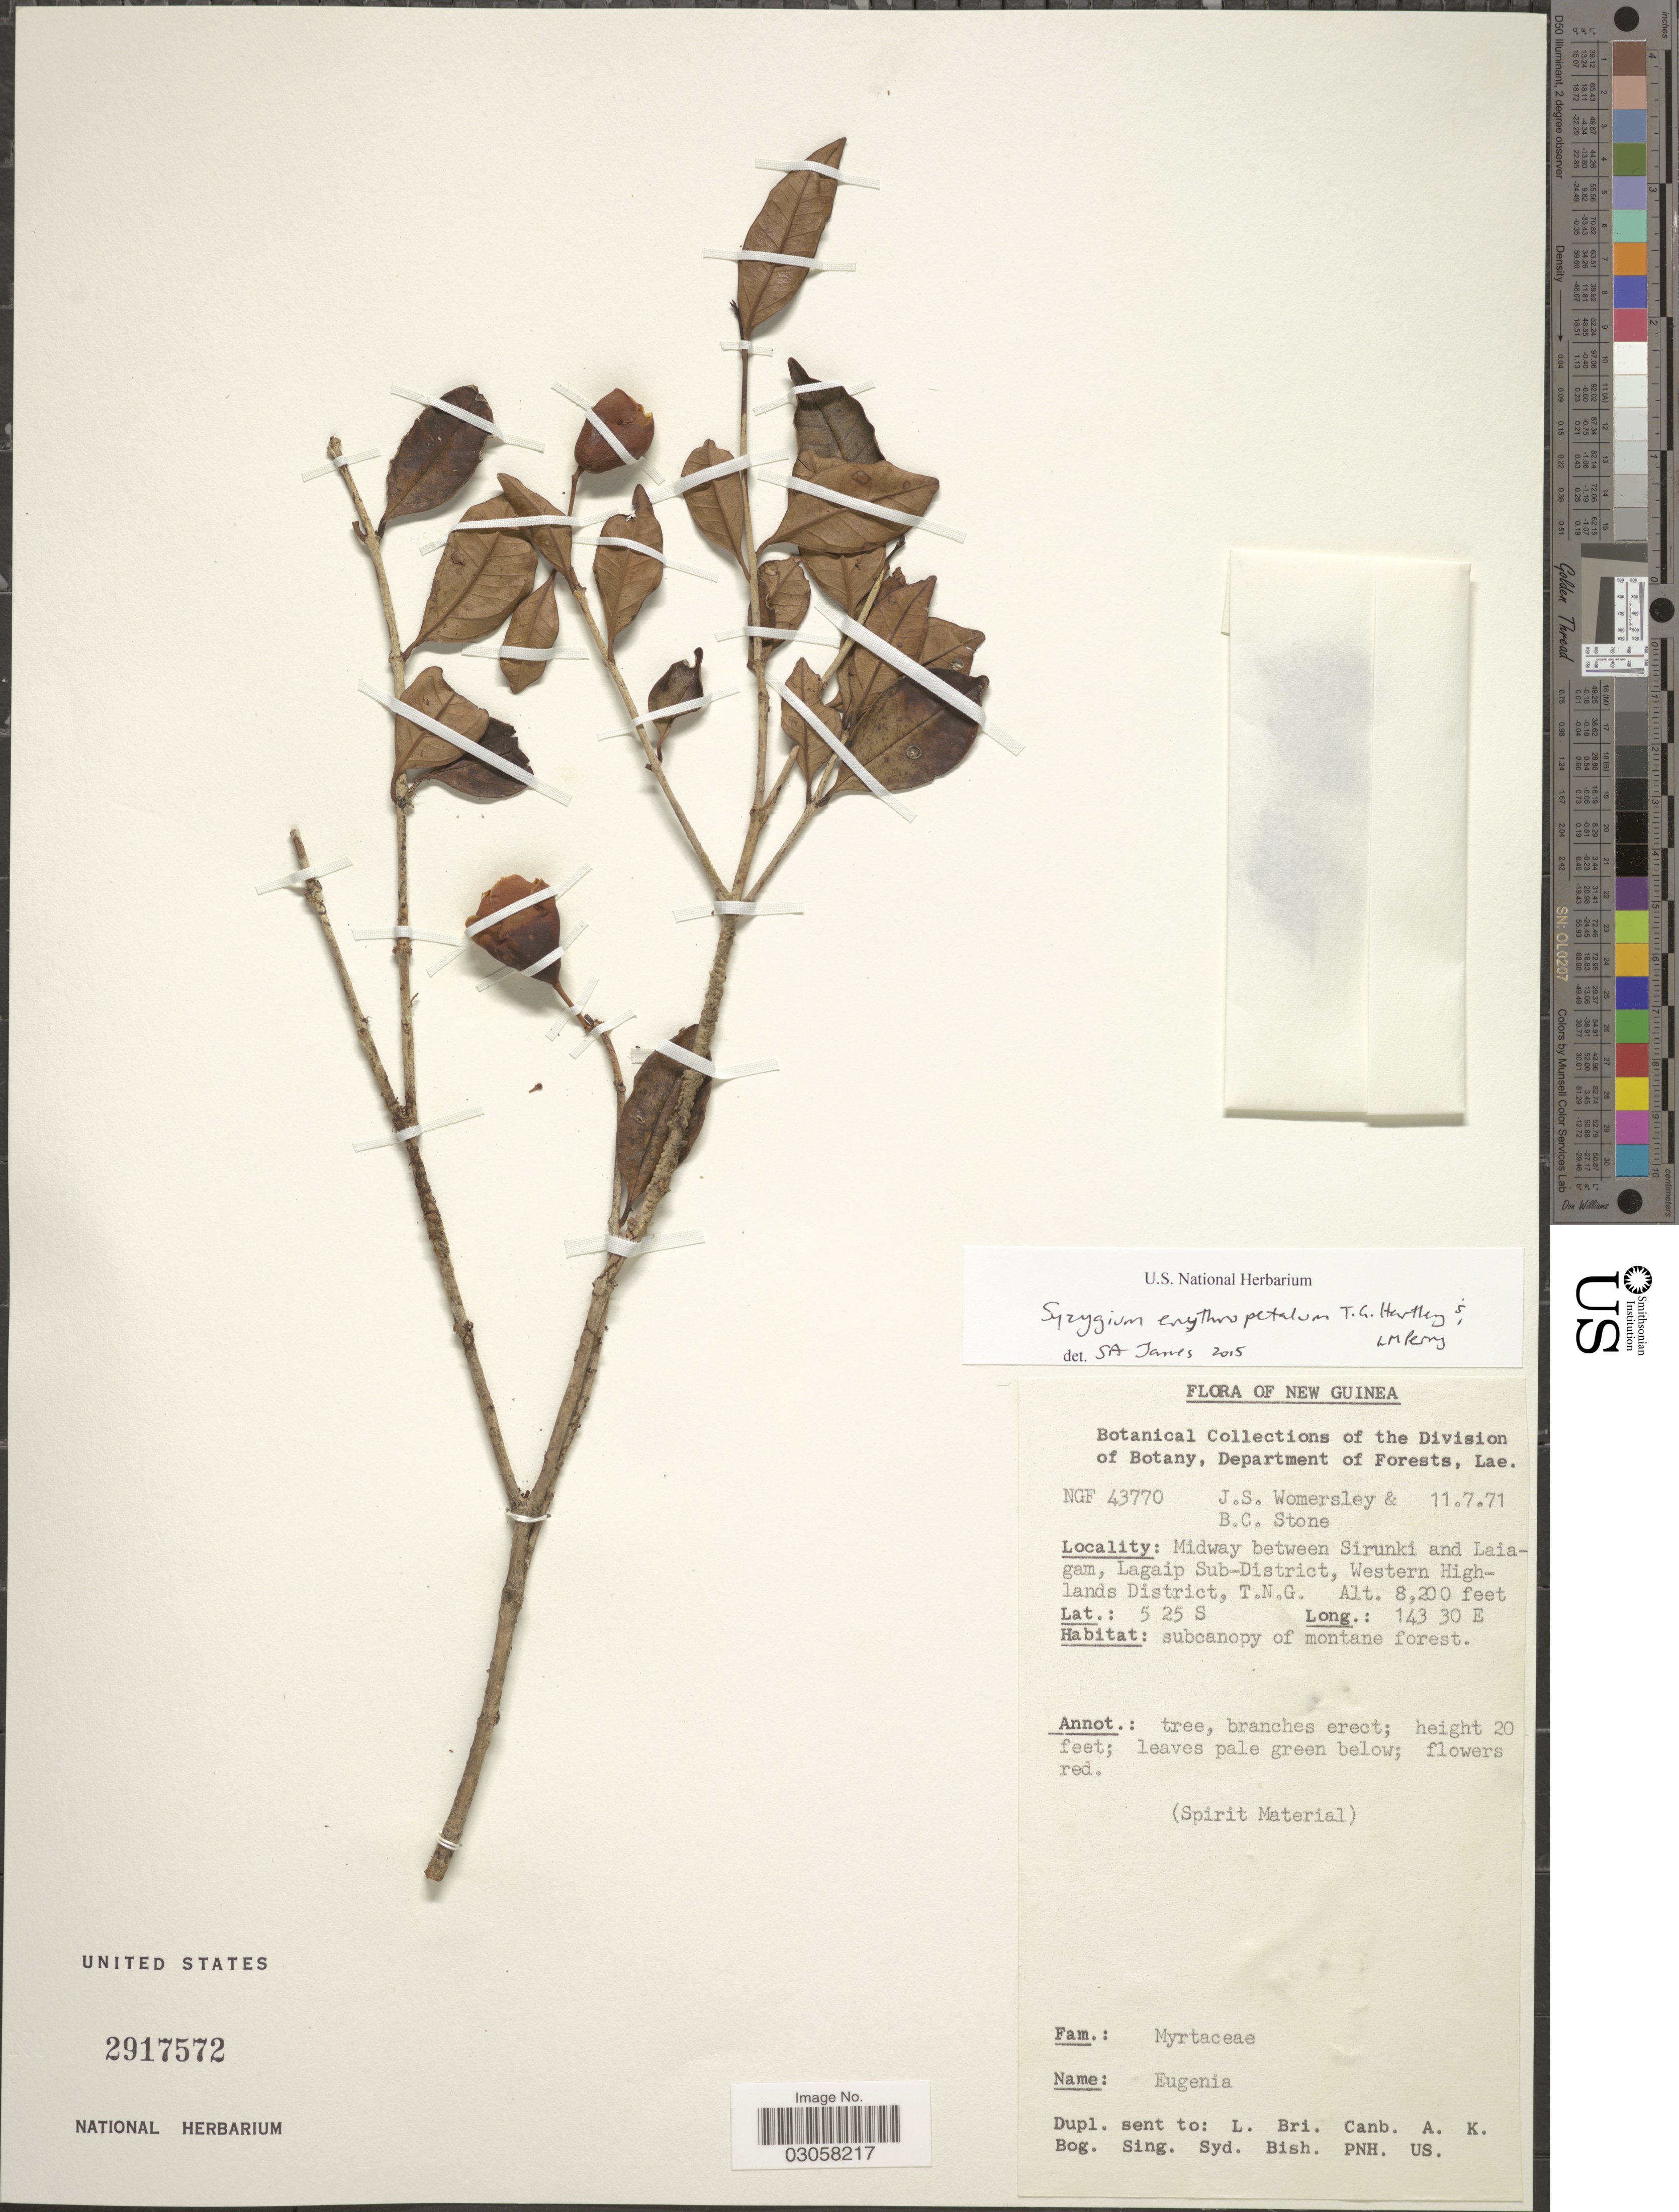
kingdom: Plantae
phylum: Tracheophyta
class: Magnoliopsida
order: Myrtales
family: Myrtaceae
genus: Syzygium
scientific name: Syzygium erythropetalum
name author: T.G. Hartley & L.M. Perry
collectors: J. S. Womersley & B. C. Stone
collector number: NGF 43770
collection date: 1971-07-11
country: Papua New Guinea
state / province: Western Highlands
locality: New Guinea. Midway between Sirunki and Laiagam, Lagaip Sub-District, Western Highlands District, T. N. G.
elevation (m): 2499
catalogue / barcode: US 2917572